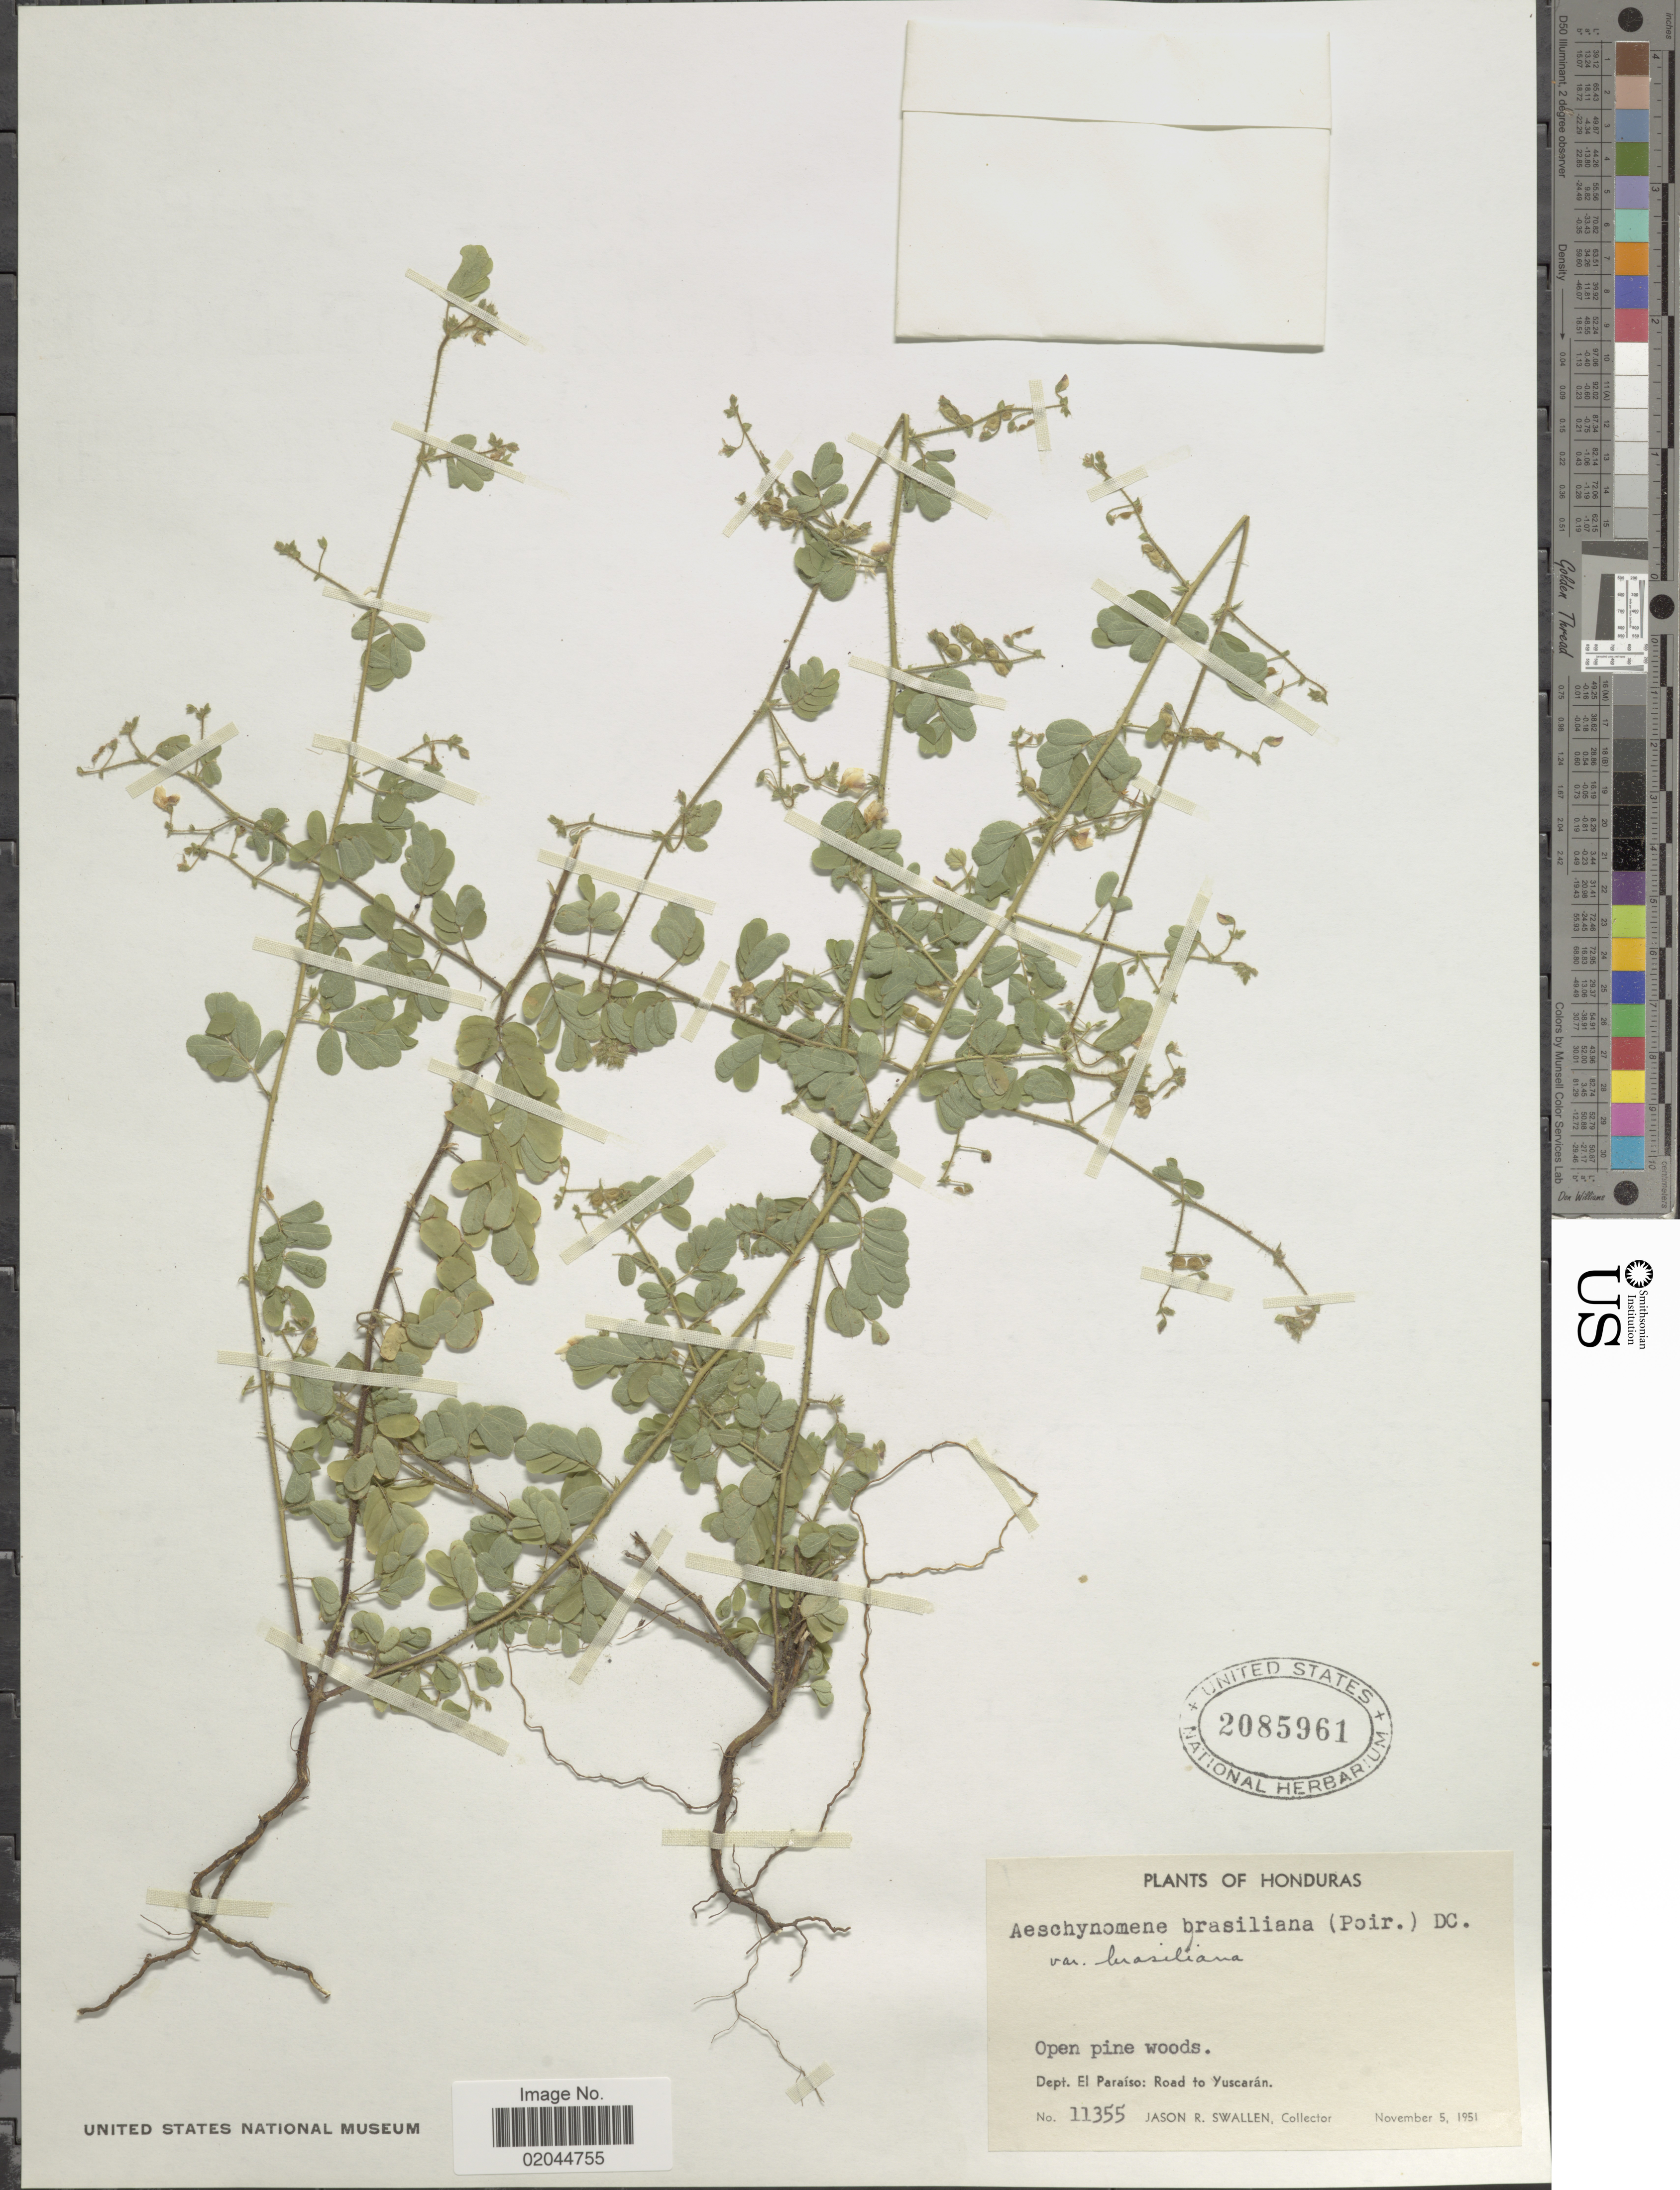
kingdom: Plantae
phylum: Tracheophyta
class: Magnoliopsida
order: Fabales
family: Fabaceae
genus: Aeschynomene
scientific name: Aeschynomene brasiliana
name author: (Poir.) DC.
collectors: J. R. Swallen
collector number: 11355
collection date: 1951-11-05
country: Honduras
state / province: El Paraíso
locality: Road to Yuscaran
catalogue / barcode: US 2085961